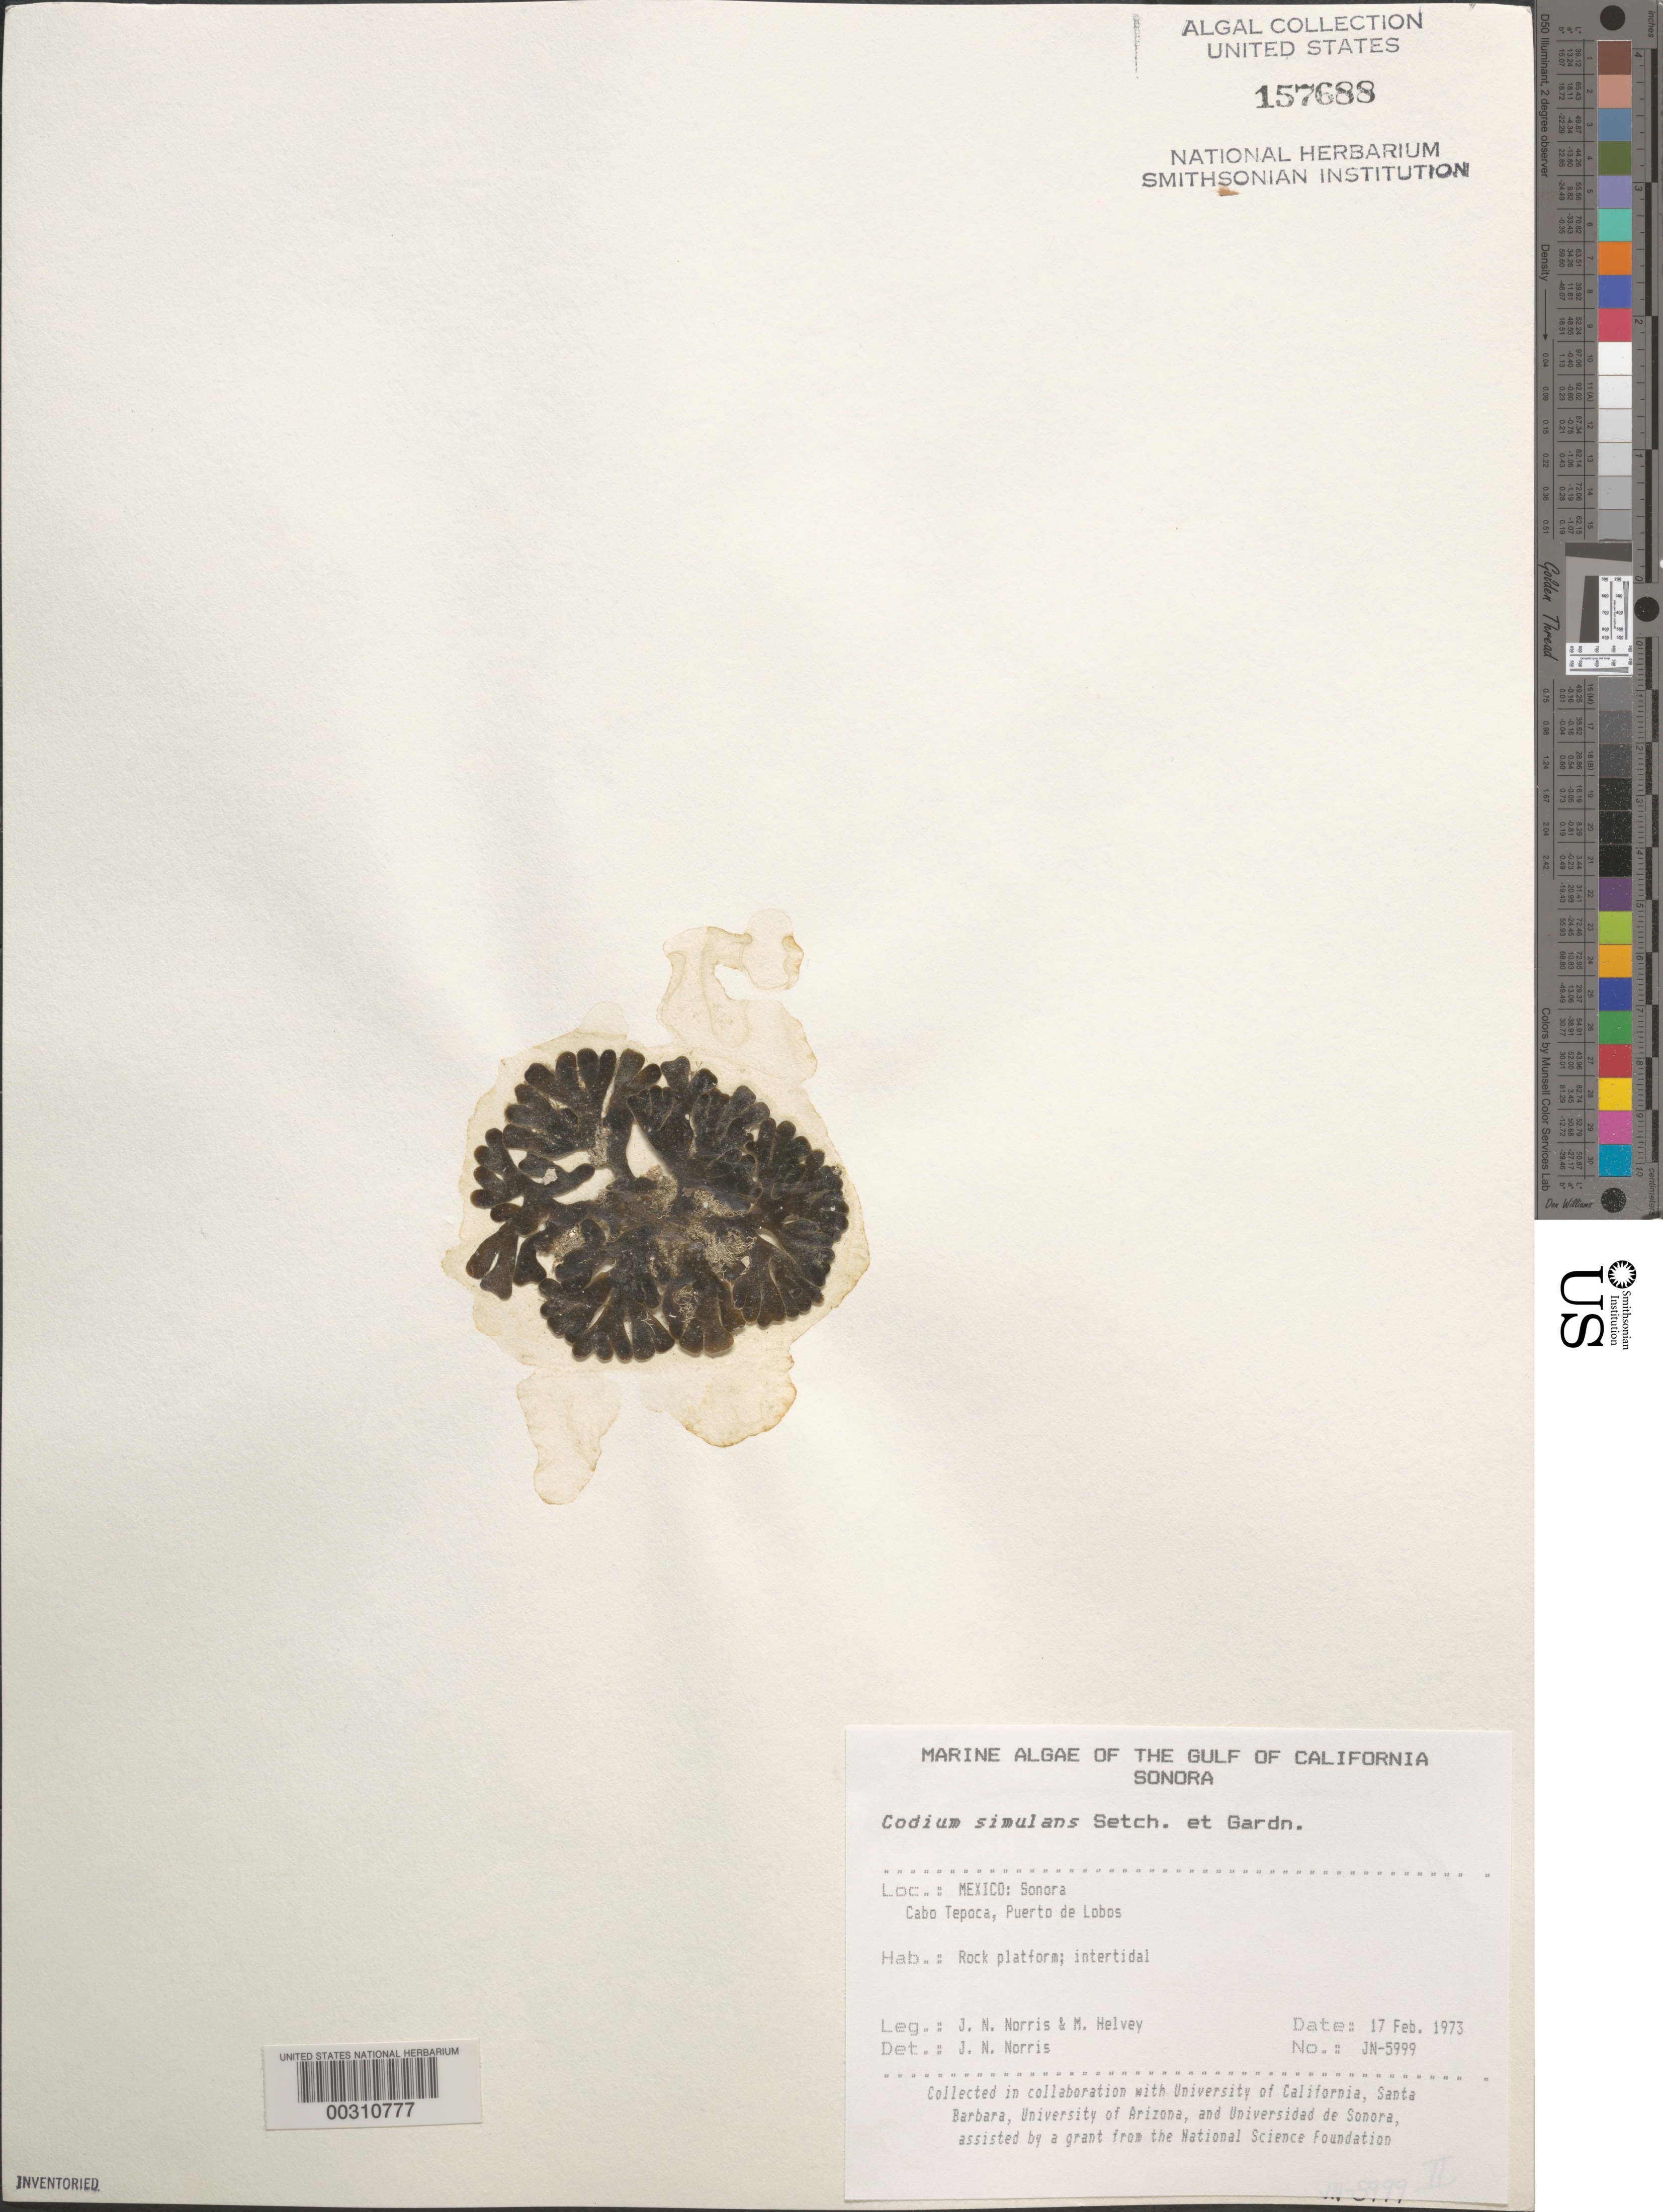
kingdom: Plantae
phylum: Chlorophyta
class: Ulvophyceae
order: Bryopsidales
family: Codiaceae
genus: Codium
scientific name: Codium simulans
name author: Setch. & N.L. Gardner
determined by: Norris, James N.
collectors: J. N. Norris & M. Helvey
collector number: JN-5999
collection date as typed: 17 Feb 1973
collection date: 1973-02-17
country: Mexico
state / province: Sonora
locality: Cabo Tepoca, Puerto de Lobos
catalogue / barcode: US 157688